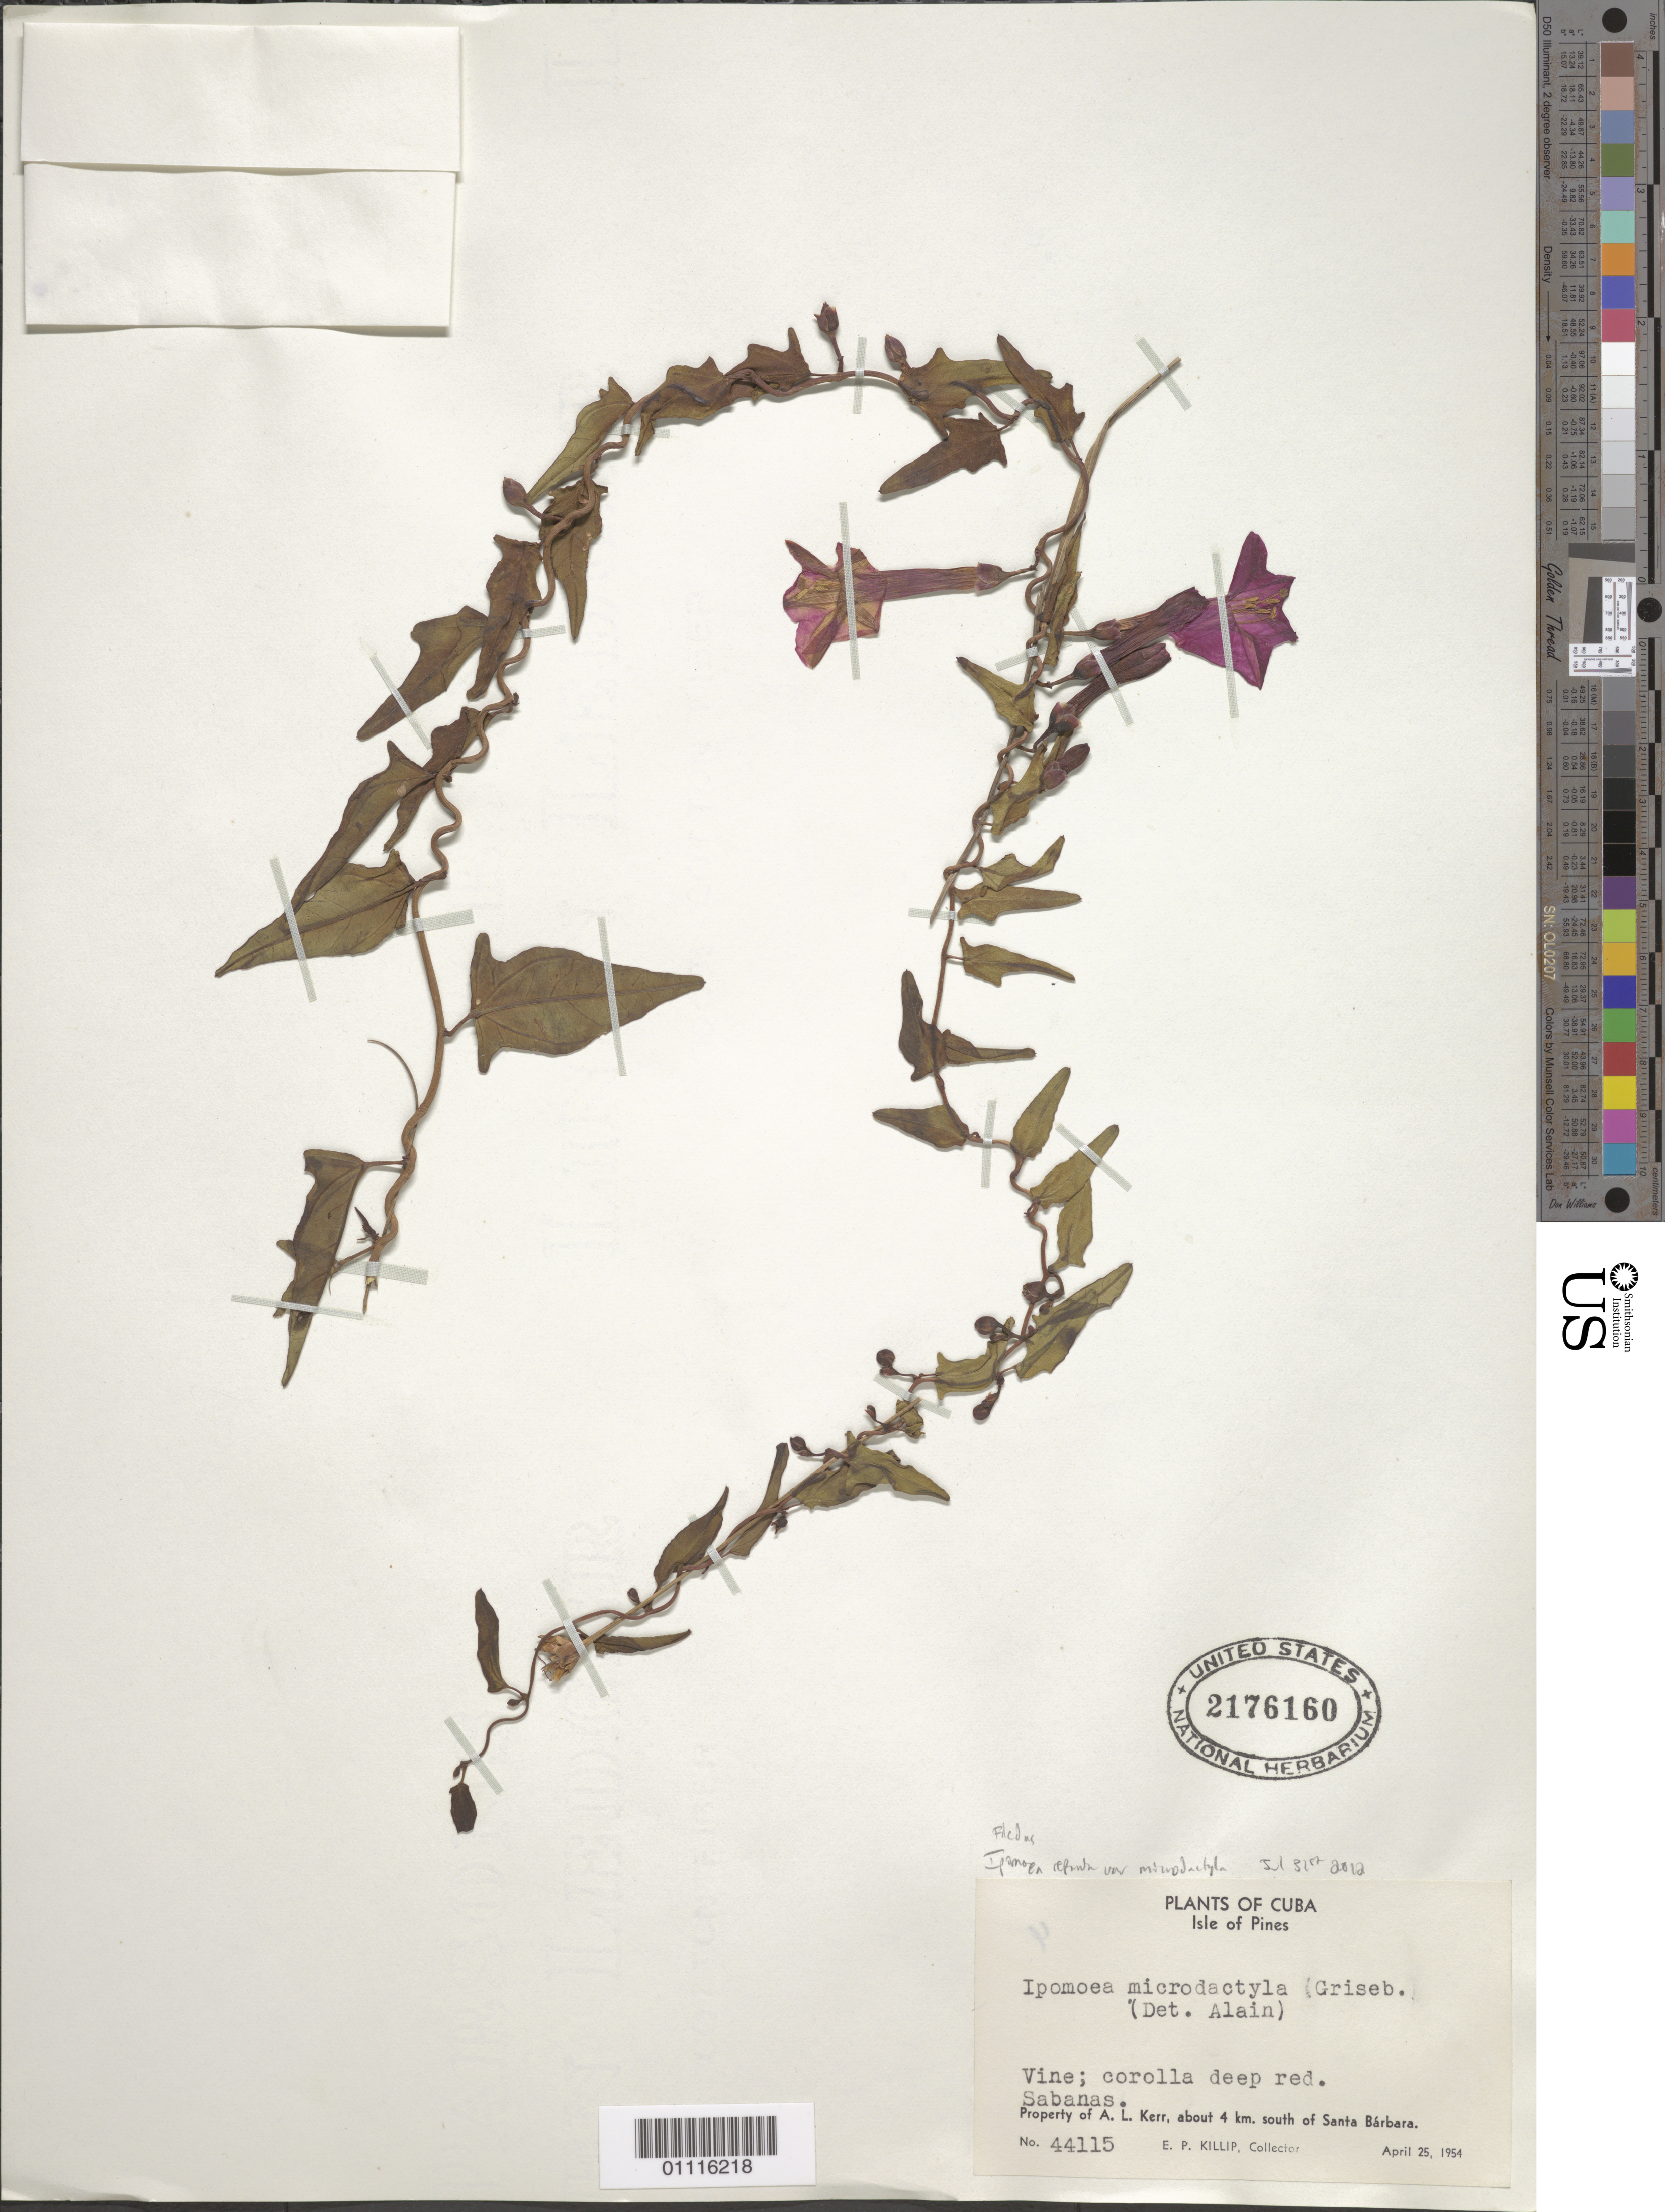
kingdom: Plantae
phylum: Tracheophyta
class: Magnoliopsida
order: Solanales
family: Convolvulaceae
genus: Ipomoea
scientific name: Ipomoea microdactyla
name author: Griseb.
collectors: E. P. Killip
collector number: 44115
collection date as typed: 25 Apr 1954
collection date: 1954-04-25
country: Cuba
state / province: Isla de La Juventud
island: Isla de la Juventud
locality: Property of A L Kerr, about 4 km S of Santa Barbara Sabanas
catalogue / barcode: US 2176160